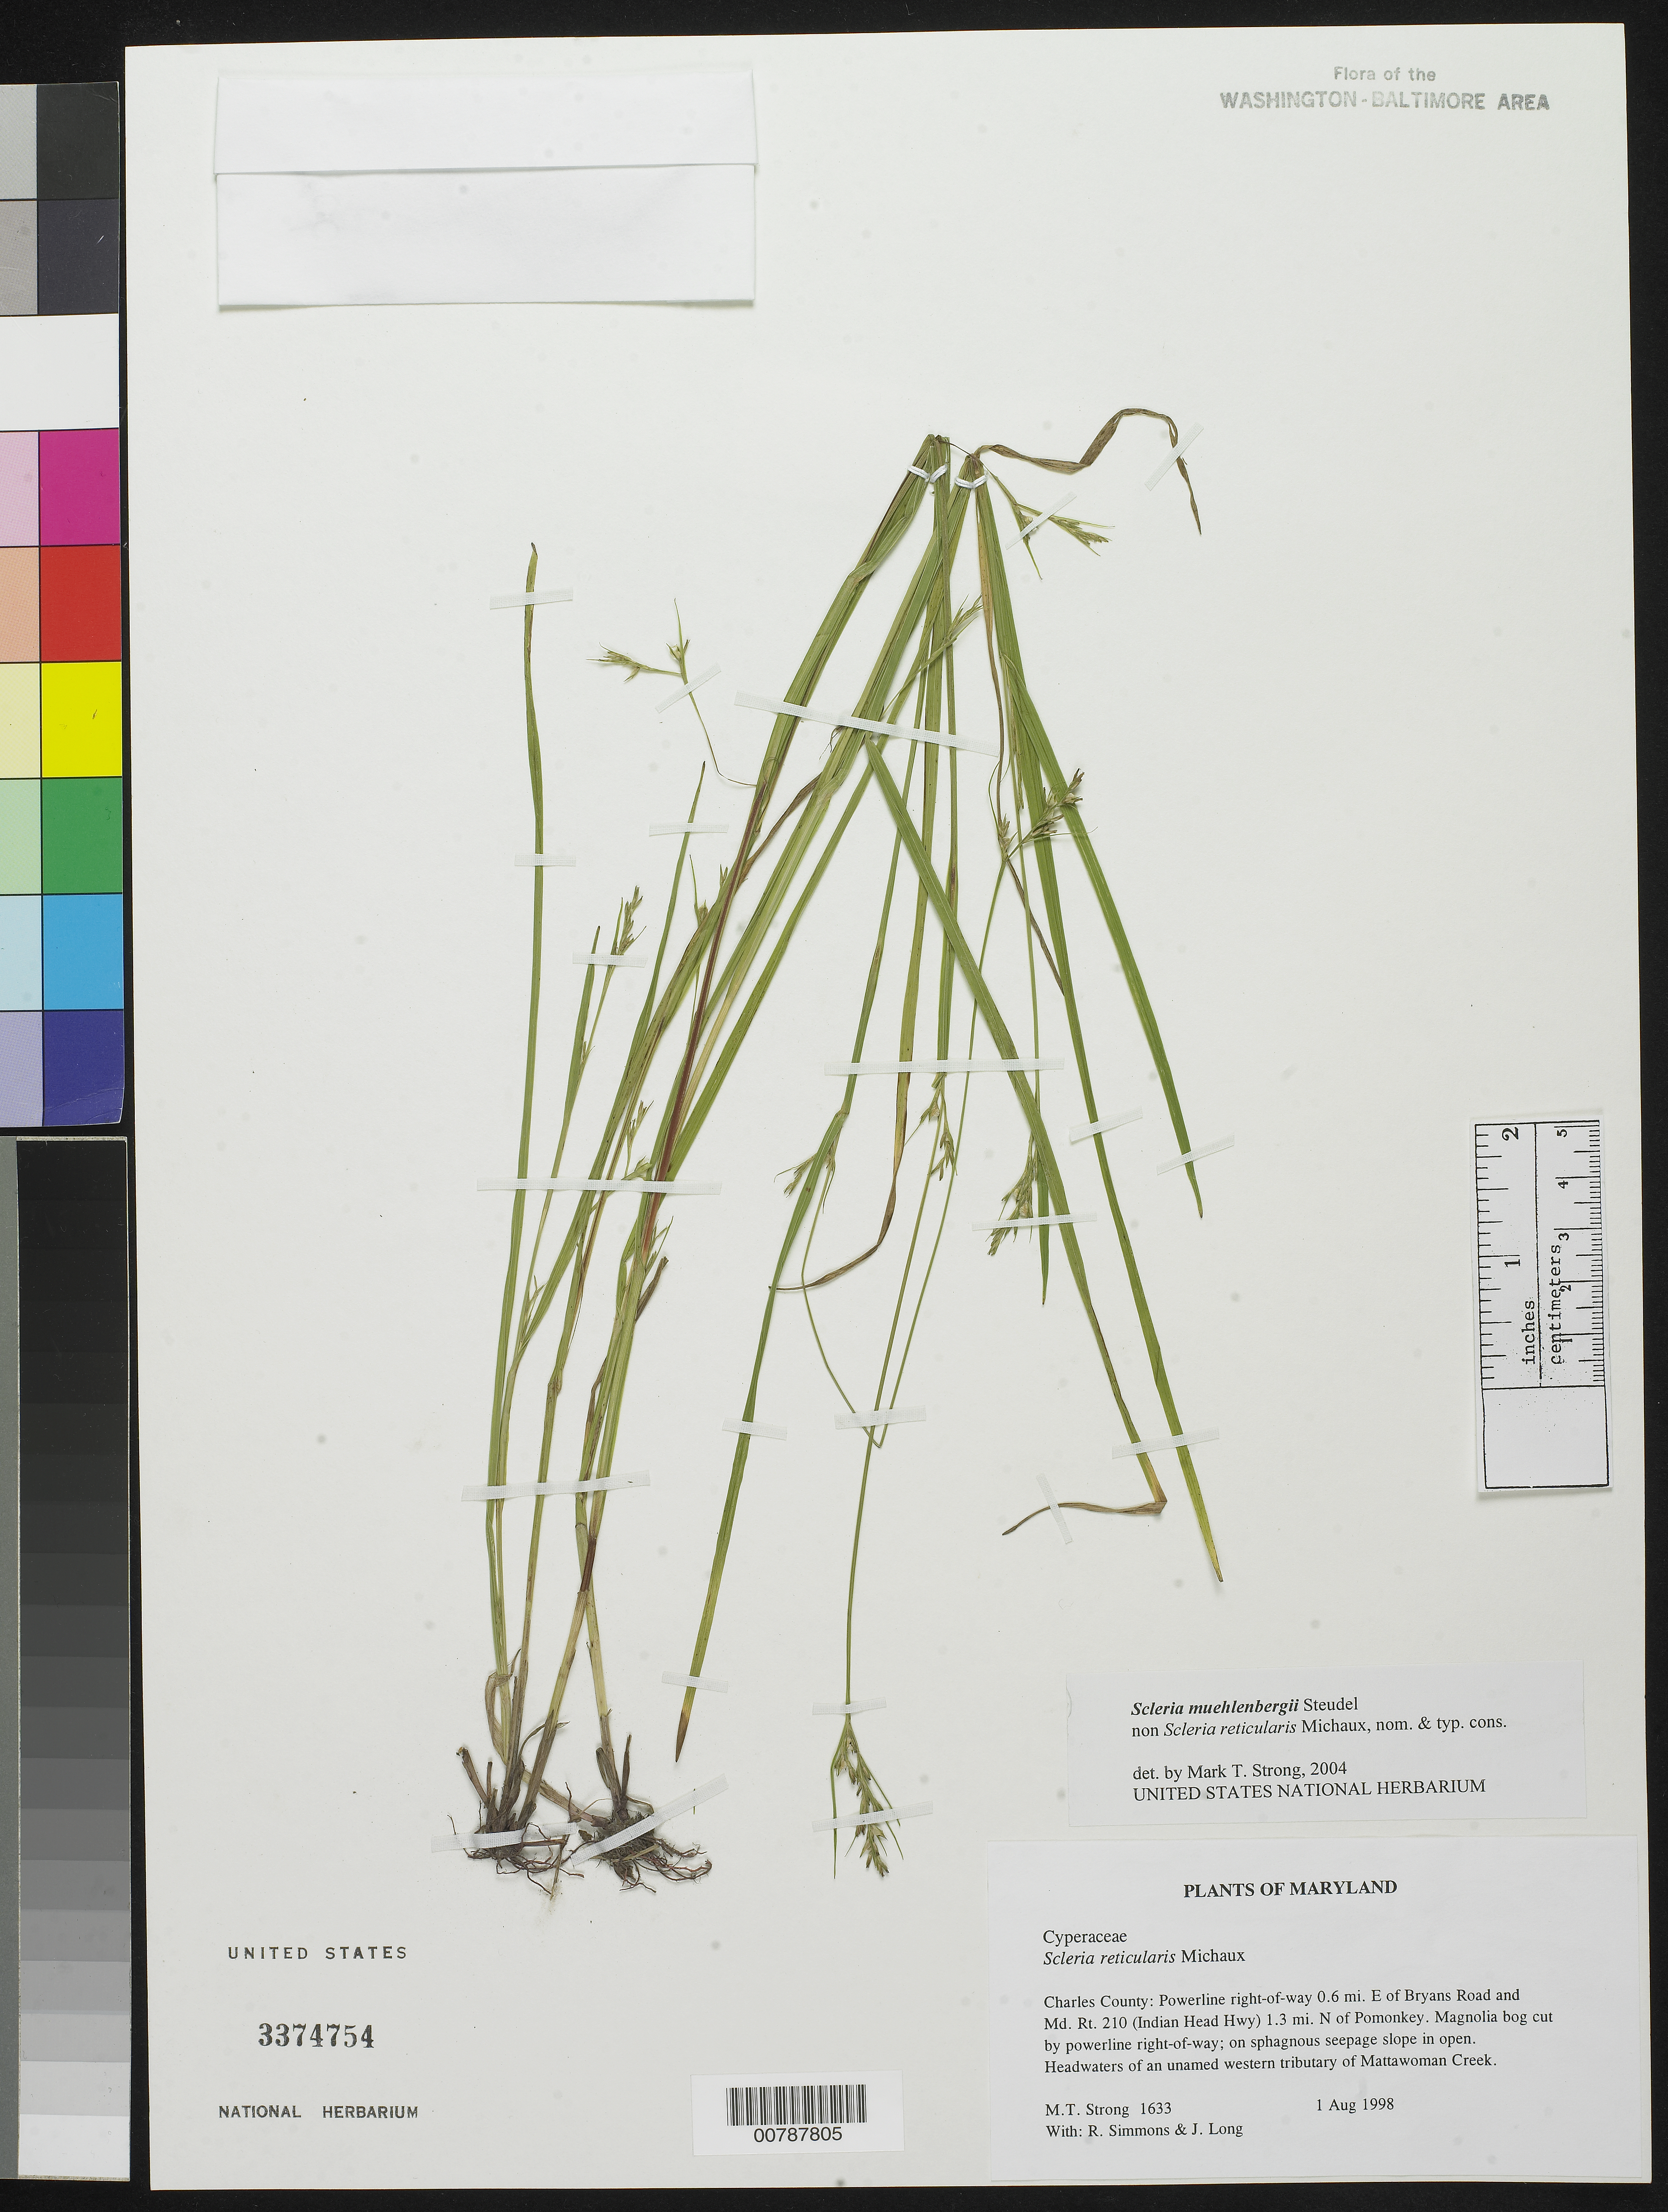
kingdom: Plantae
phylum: Tracheophyta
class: Liliopsida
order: Poales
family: Cyperaceae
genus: Scleria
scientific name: Scleria muehlenbergii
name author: Steud.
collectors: M. T. Strong, R. Simmons & J. Long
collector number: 1633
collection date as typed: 01 Aug 1998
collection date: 1998-08-01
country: United States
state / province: Maryland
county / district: Charles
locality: Powerline right-of-way 0.6 mi. E of Bryans Road and Md. Rt. 210 (Indian Head Hwy) 1.3 mi. N of Pomonkey.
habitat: Magnolia bog cut by powerline right-of-way; on sphagnous seepage slope in open.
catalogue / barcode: US 3374754